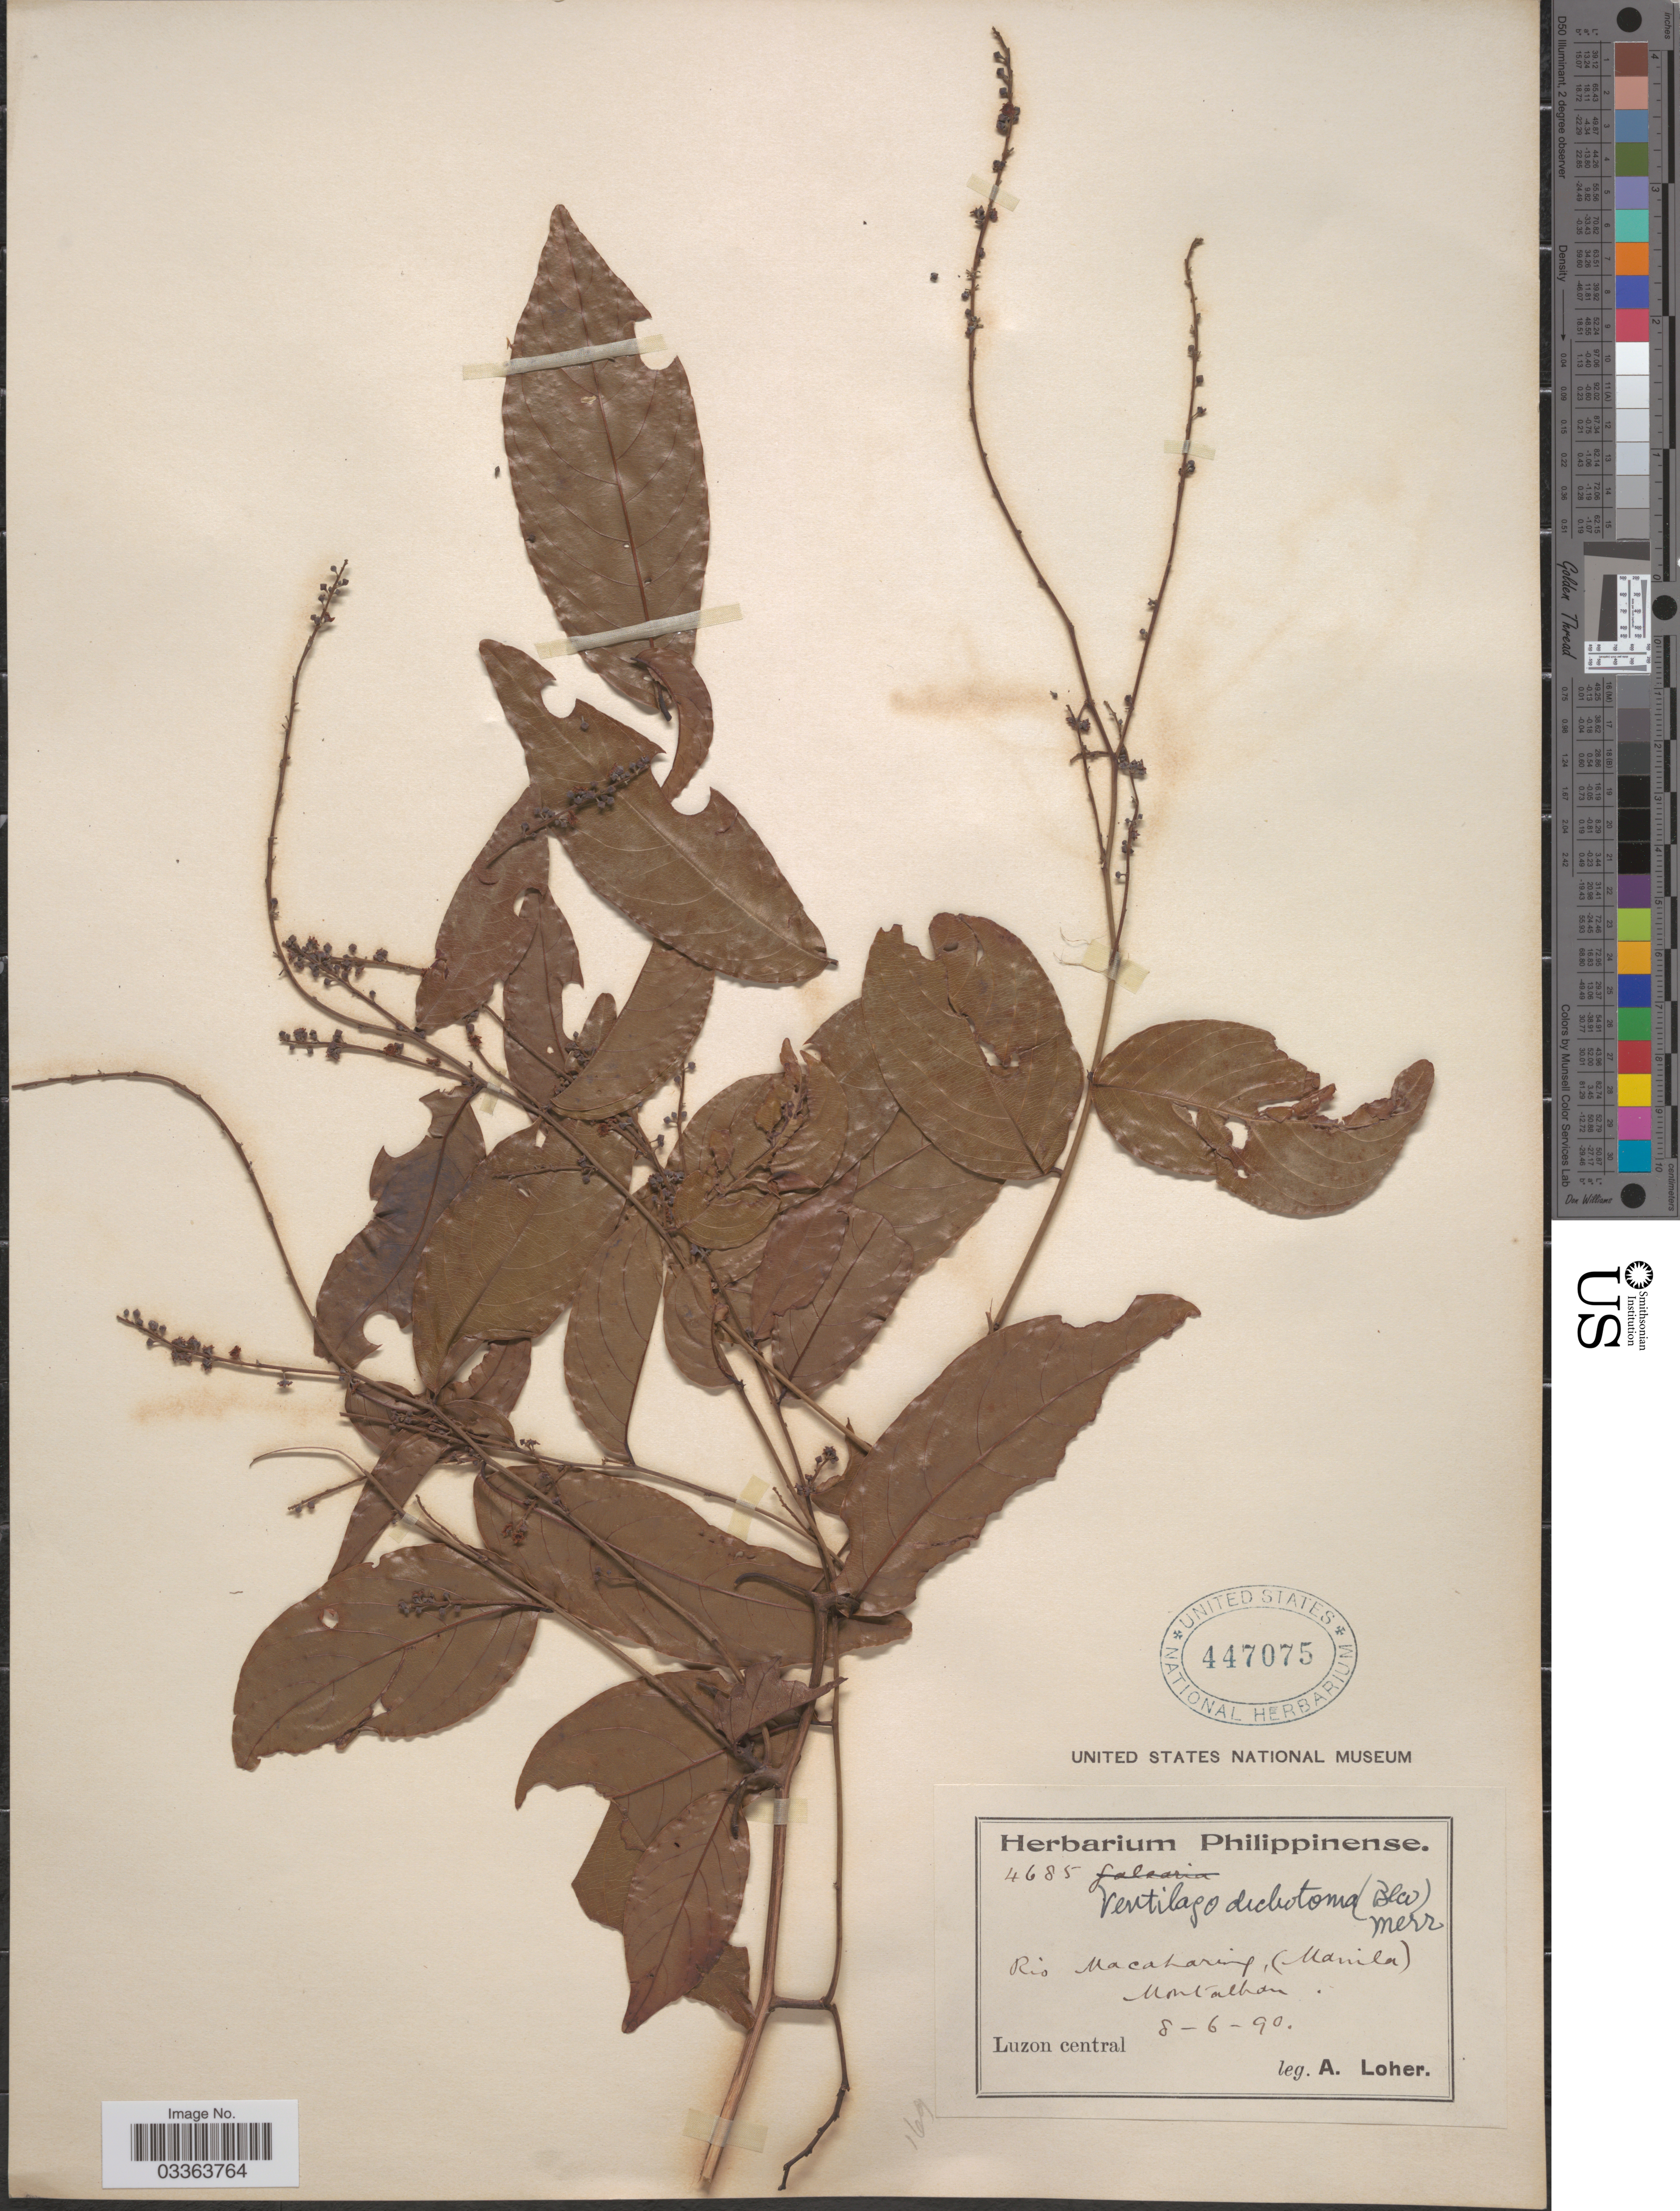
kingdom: Plantae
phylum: Tracheophyta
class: Magnoliopsida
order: Rosales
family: Rhamnaceae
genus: Ventilago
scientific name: Ventilago dichotoma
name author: (Blanco) Merr.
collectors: A. Loher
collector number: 4685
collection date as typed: Transcribed d/m/y: 8/6/90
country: Philippines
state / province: Central Luzon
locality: Rio Macaharing (Manila). Montalban. Luzon central.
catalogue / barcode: US 447075